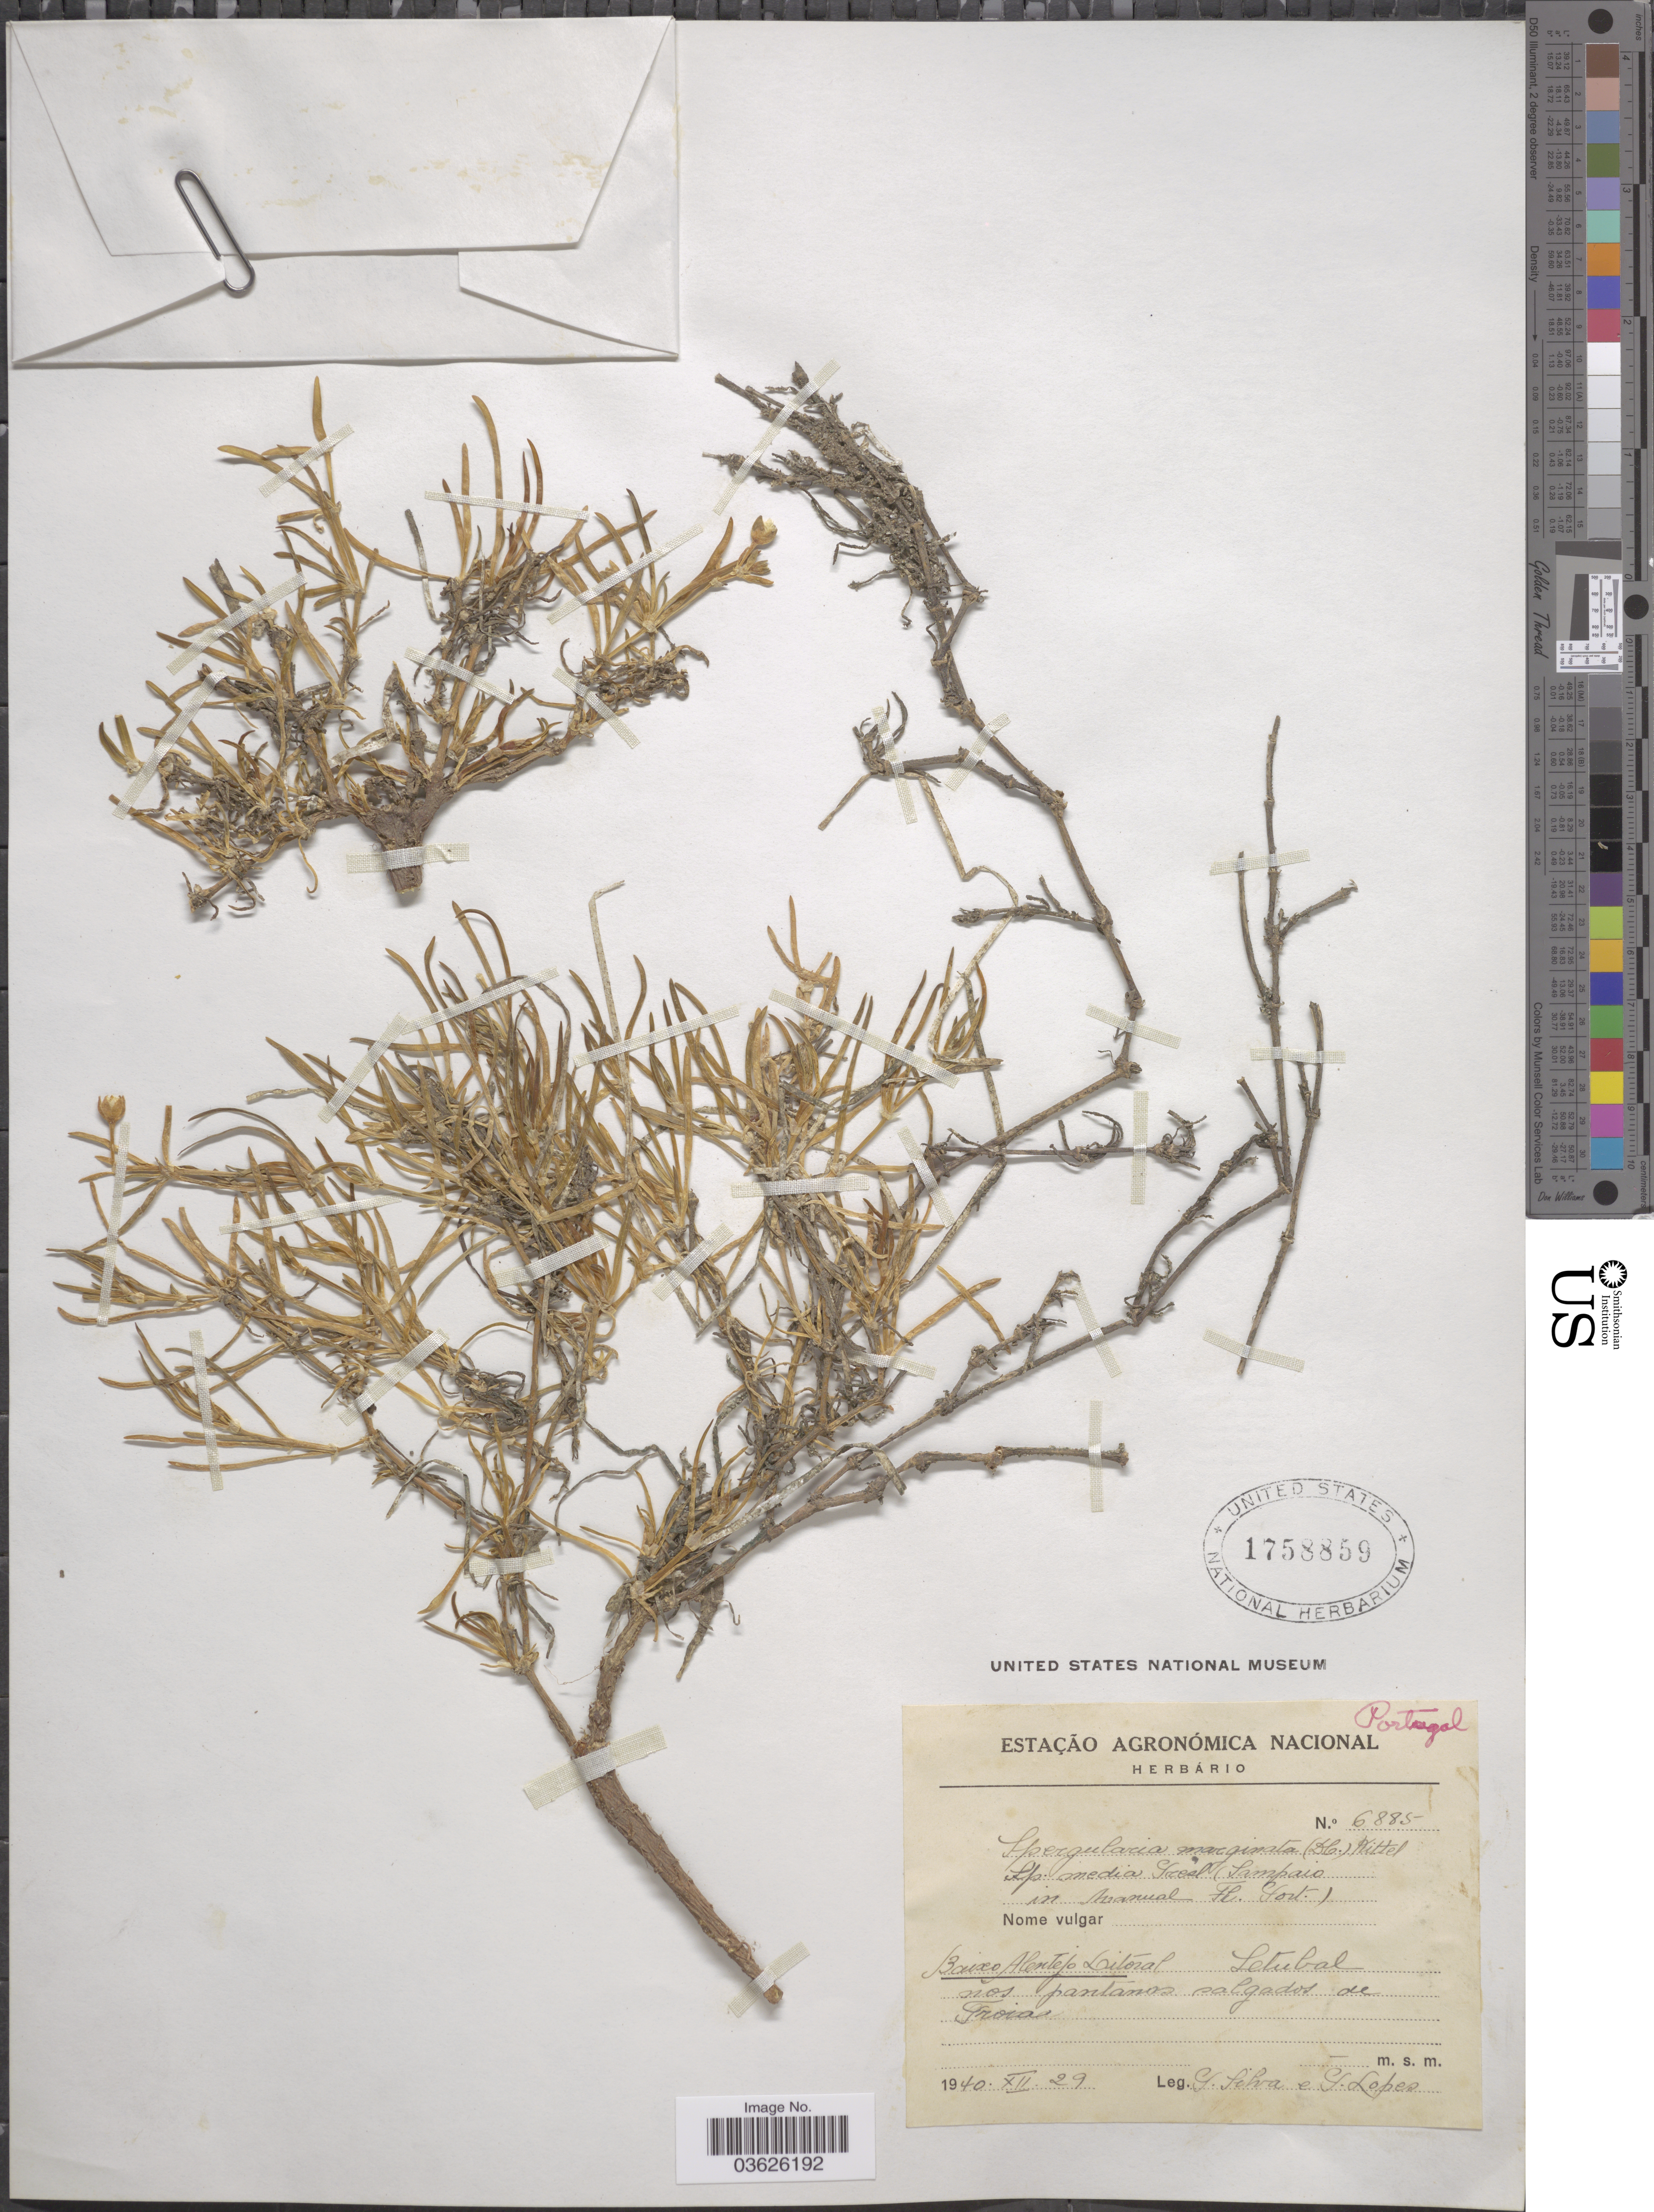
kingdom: Plantae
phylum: Tracheophyta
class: Magnoliopsida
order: Caryophyllales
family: Caryophyllaceae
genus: Tissa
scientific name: Tissa marginata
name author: A. Heller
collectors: G. Silva & G. Lopes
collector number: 6885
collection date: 1940-12-29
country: Portugal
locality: Baixo Alentejo Litóral Letubal nos pantanos salgados de Froia.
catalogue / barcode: US 1758859